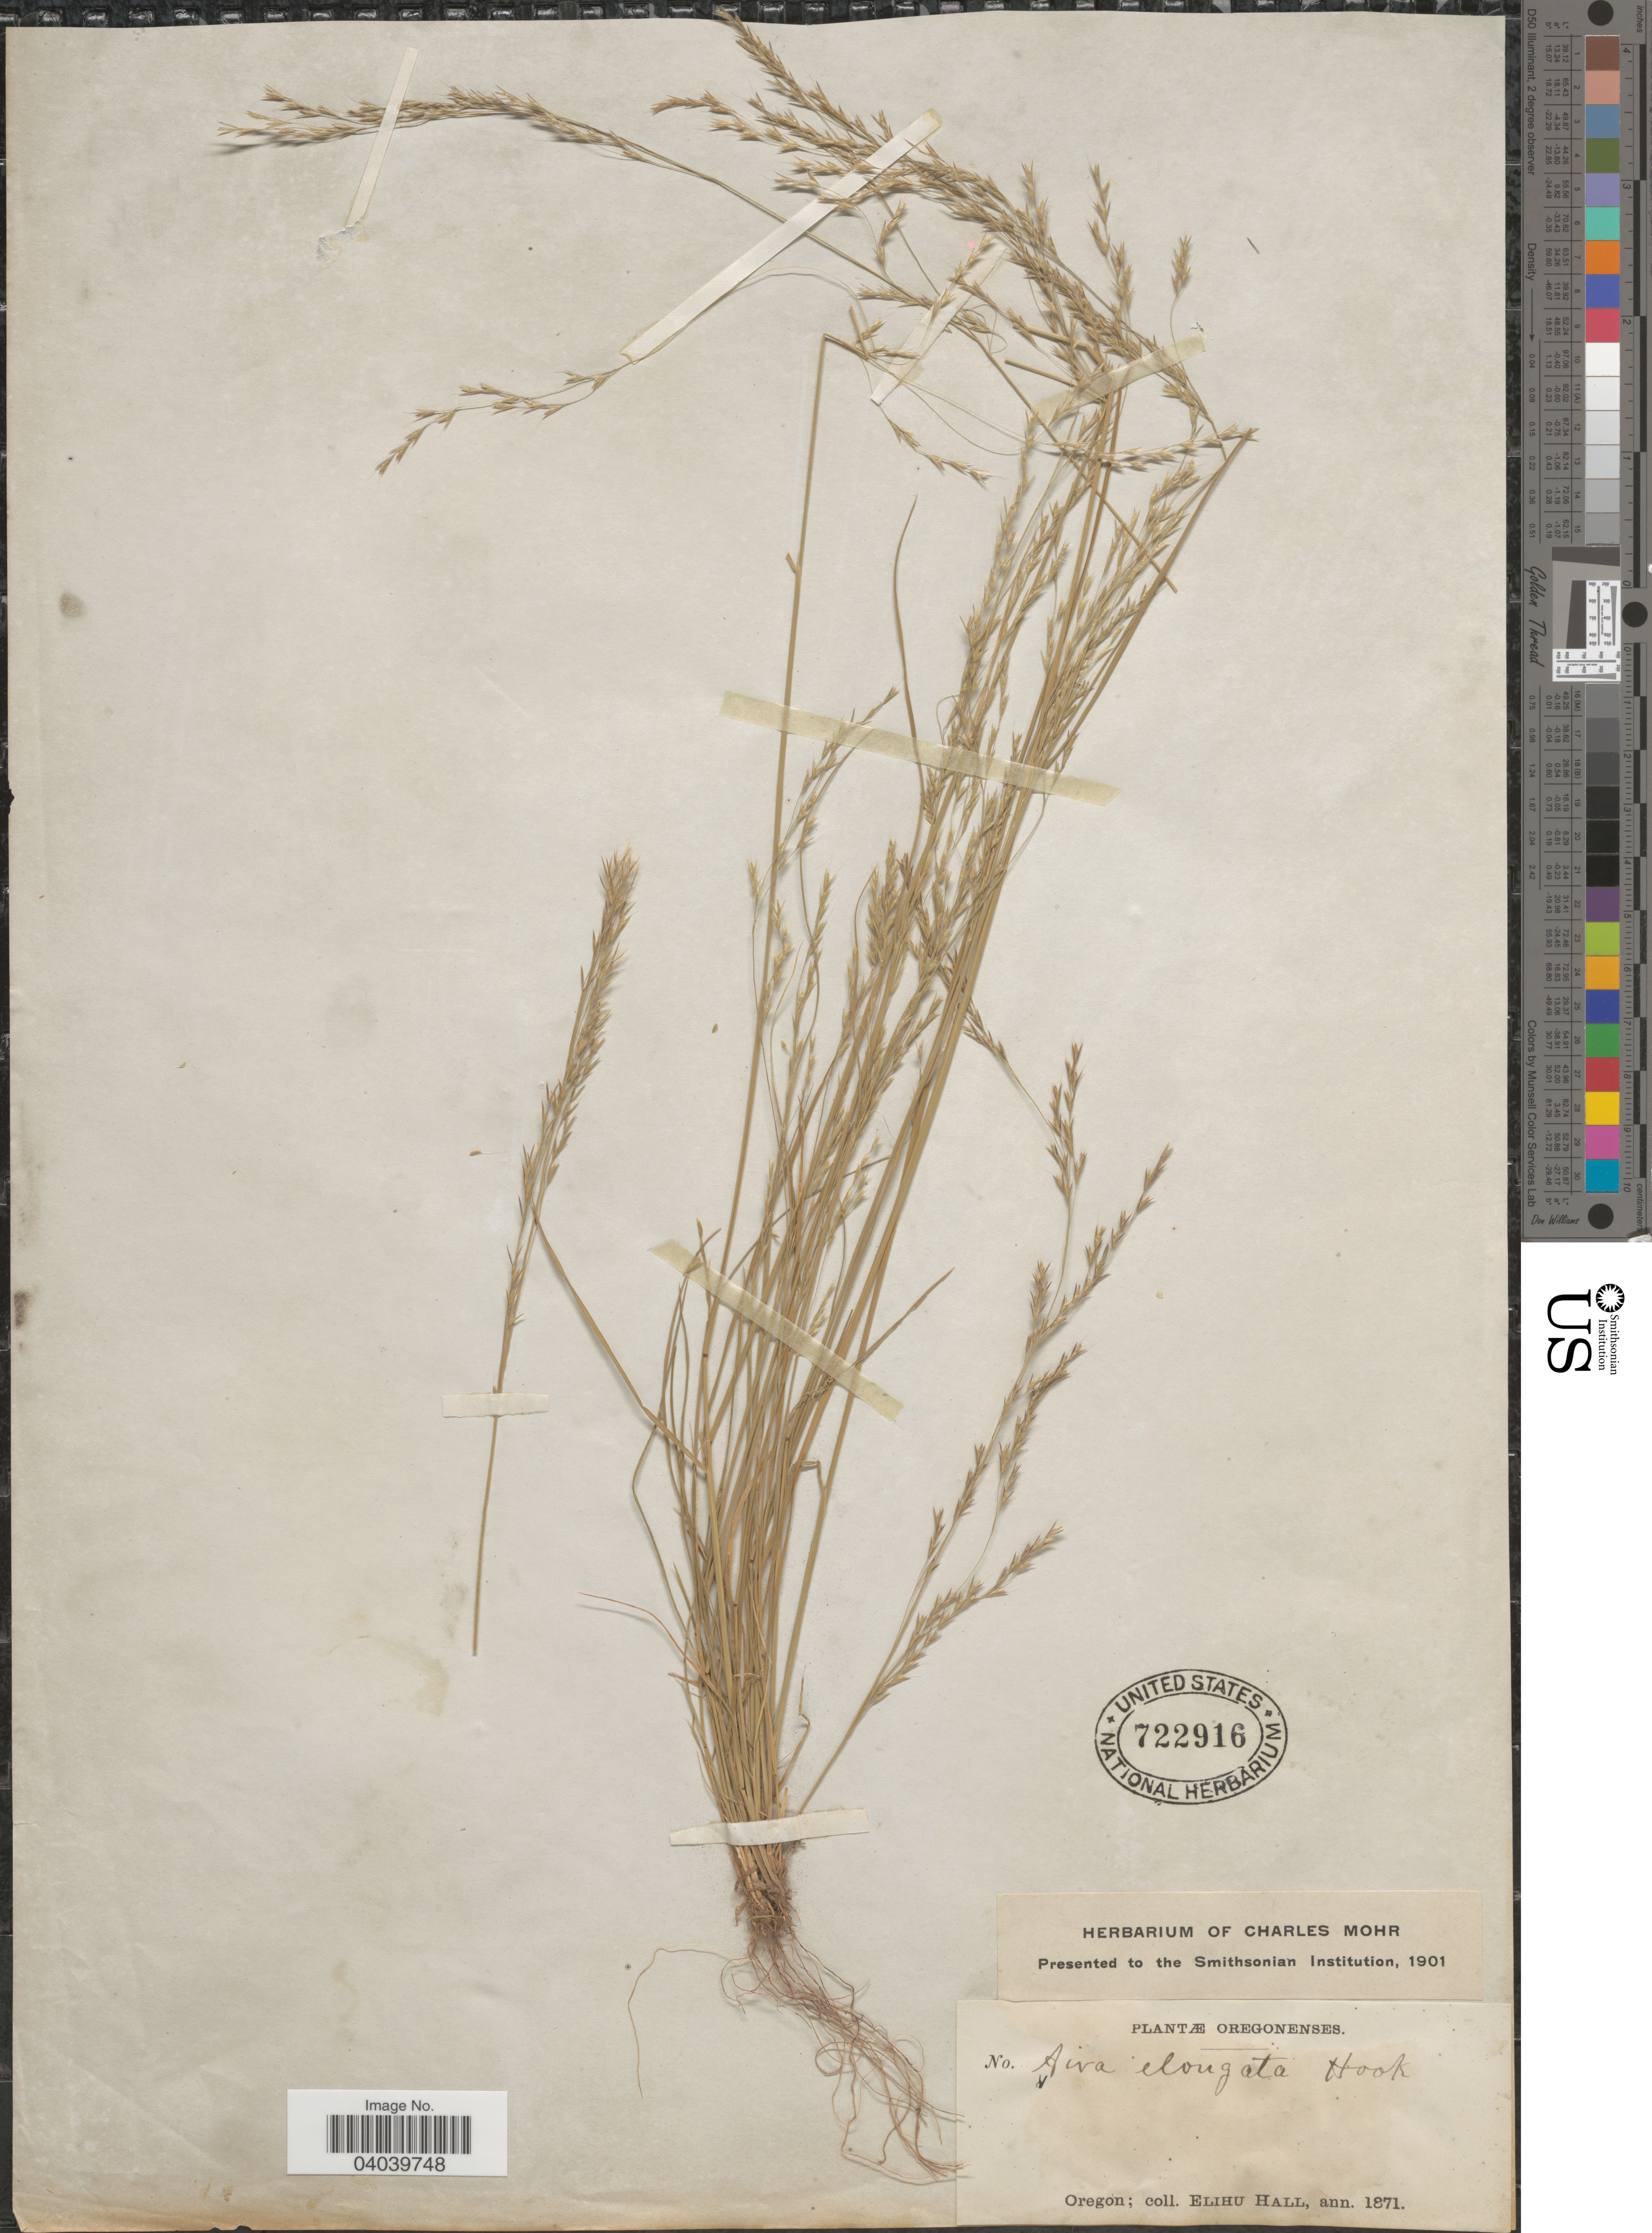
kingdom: Plantae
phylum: Tracheophyta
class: Liliopsida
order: Poales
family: Poaceae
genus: Deschampsia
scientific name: Deschampsia elongata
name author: (Hook.) Munro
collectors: E. Hall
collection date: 1871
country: United States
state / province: Oregon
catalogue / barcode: US 722916